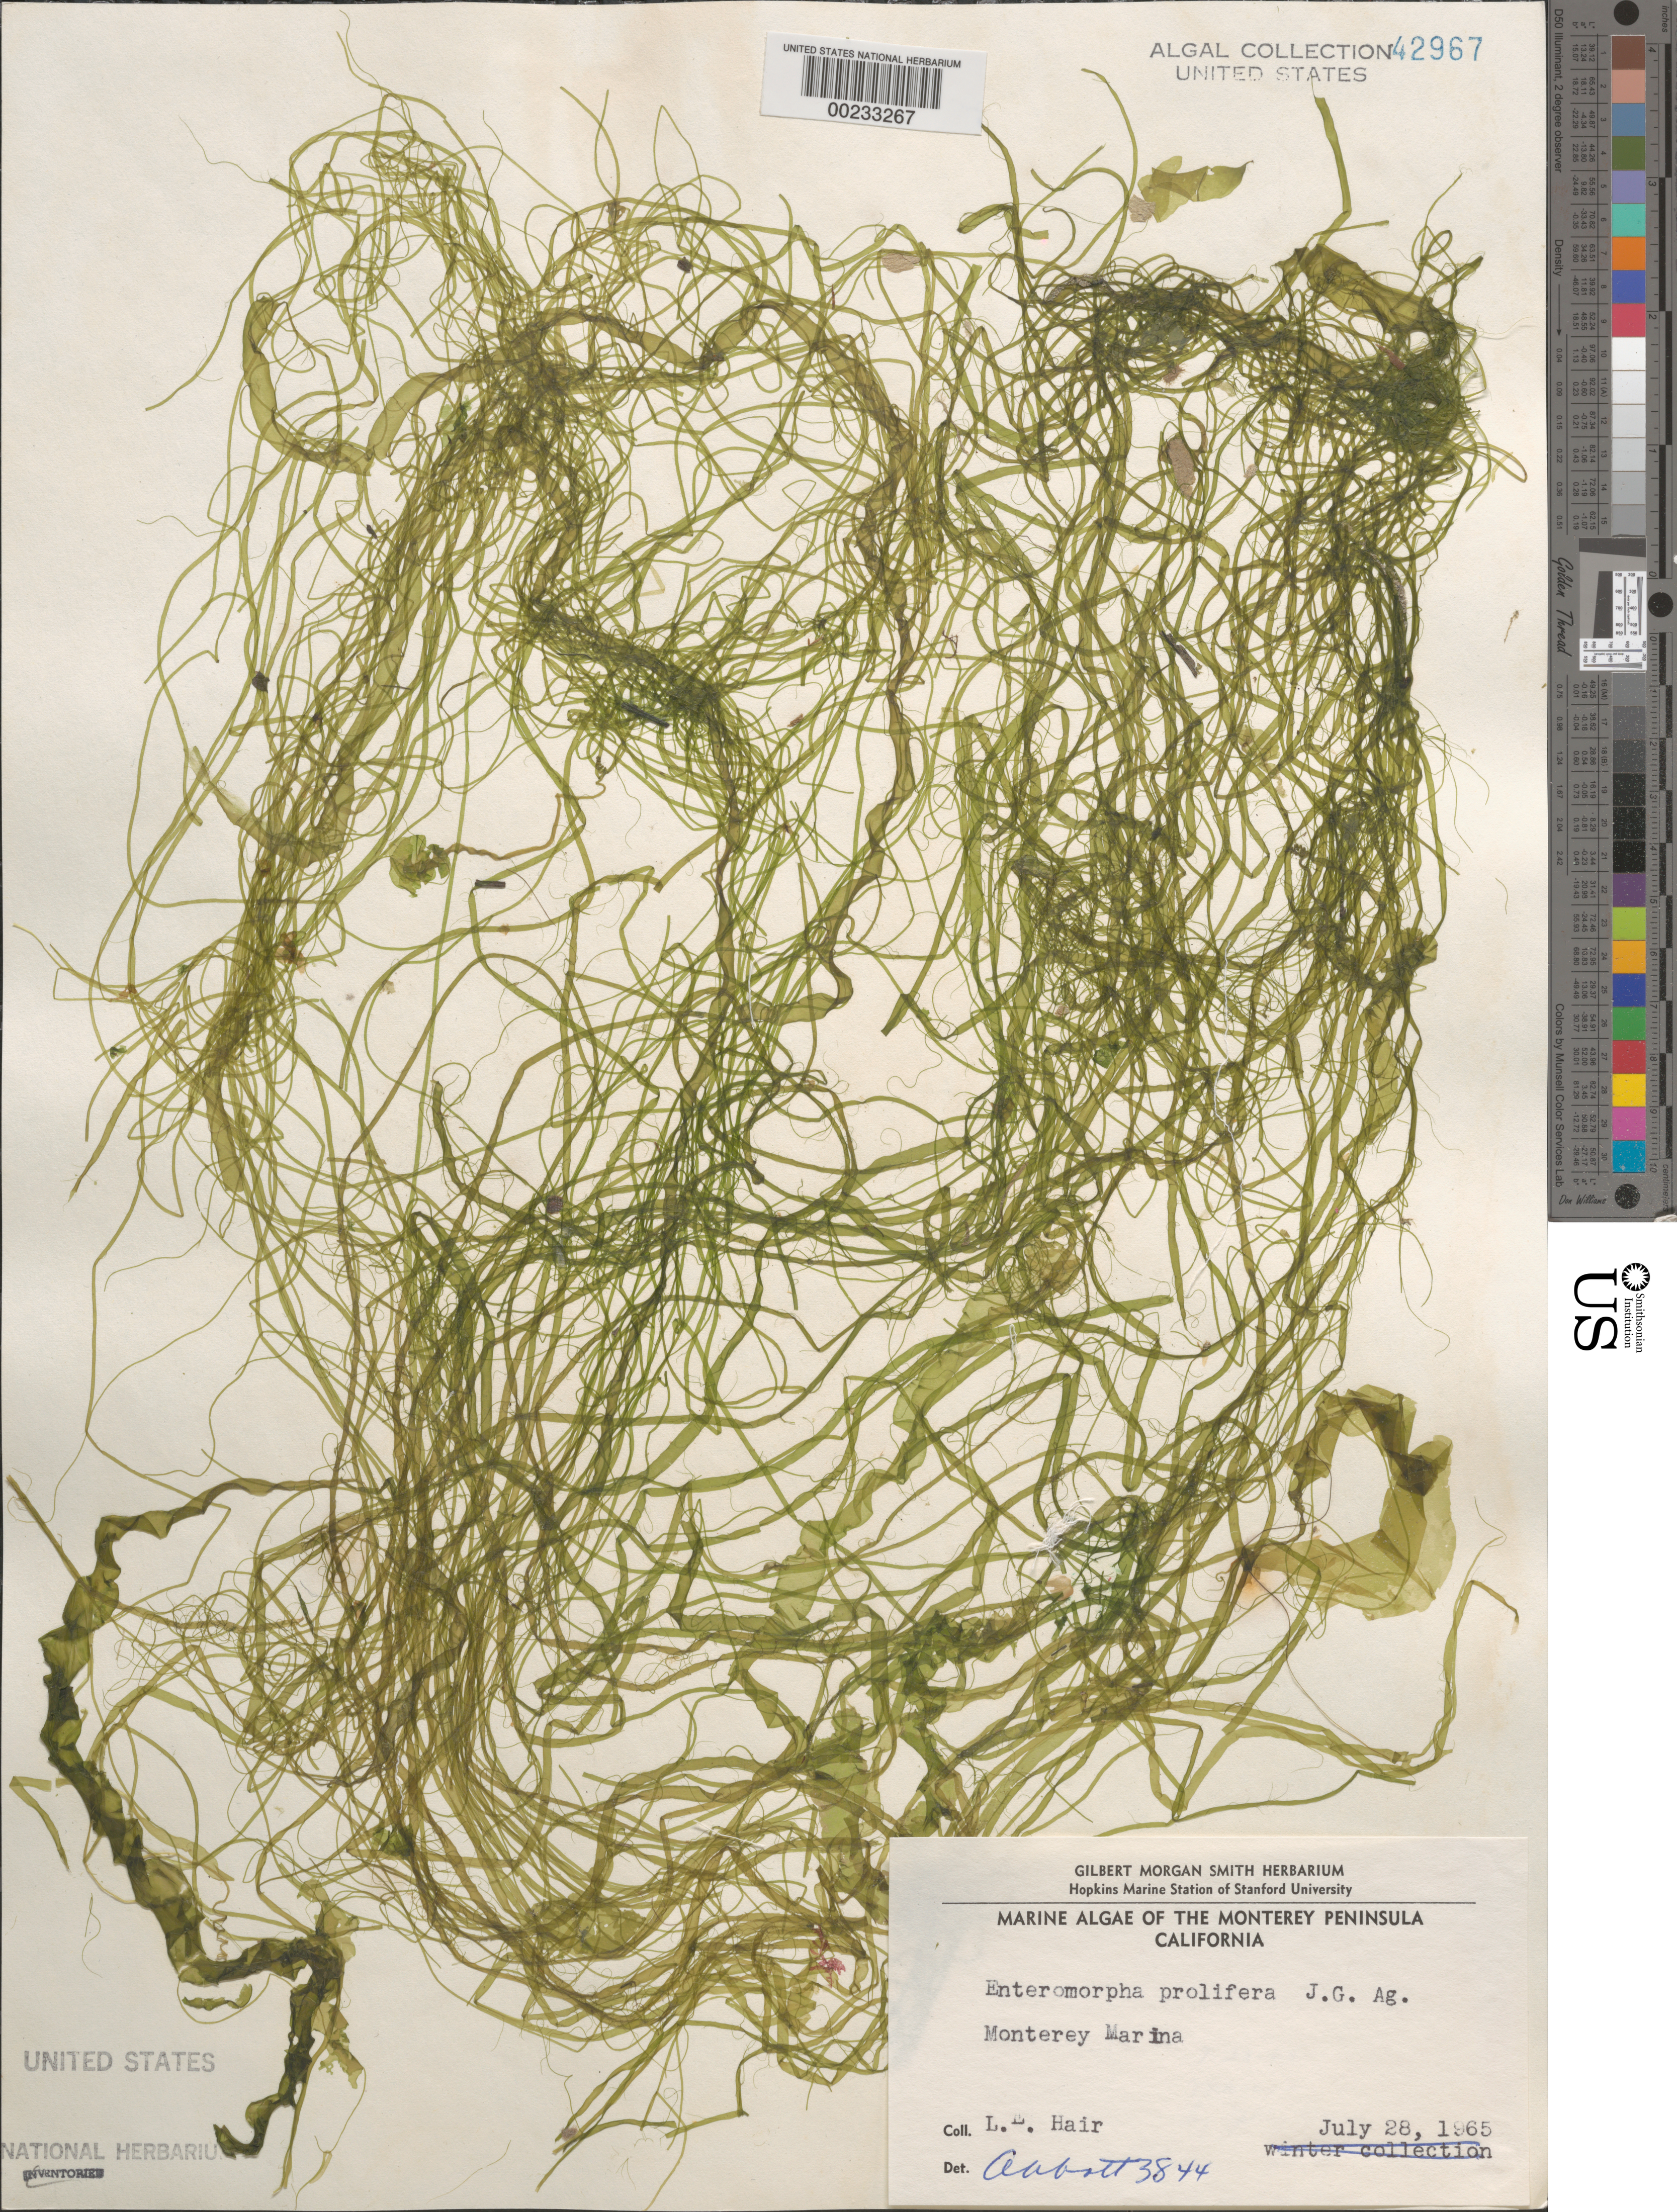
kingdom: Plantae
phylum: Chlorophyta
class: Ulvophyceae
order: Ulvales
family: Ulvaceae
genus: Ulva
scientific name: Ulva prolifera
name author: O.F. Müller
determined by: Algae name updating Project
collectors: L. Hair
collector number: IAA 3844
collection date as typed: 28 Jul 1965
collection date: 1965-07-28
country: United States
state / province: California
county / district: Monterey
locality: Monterey Marina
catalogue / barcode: US 42967